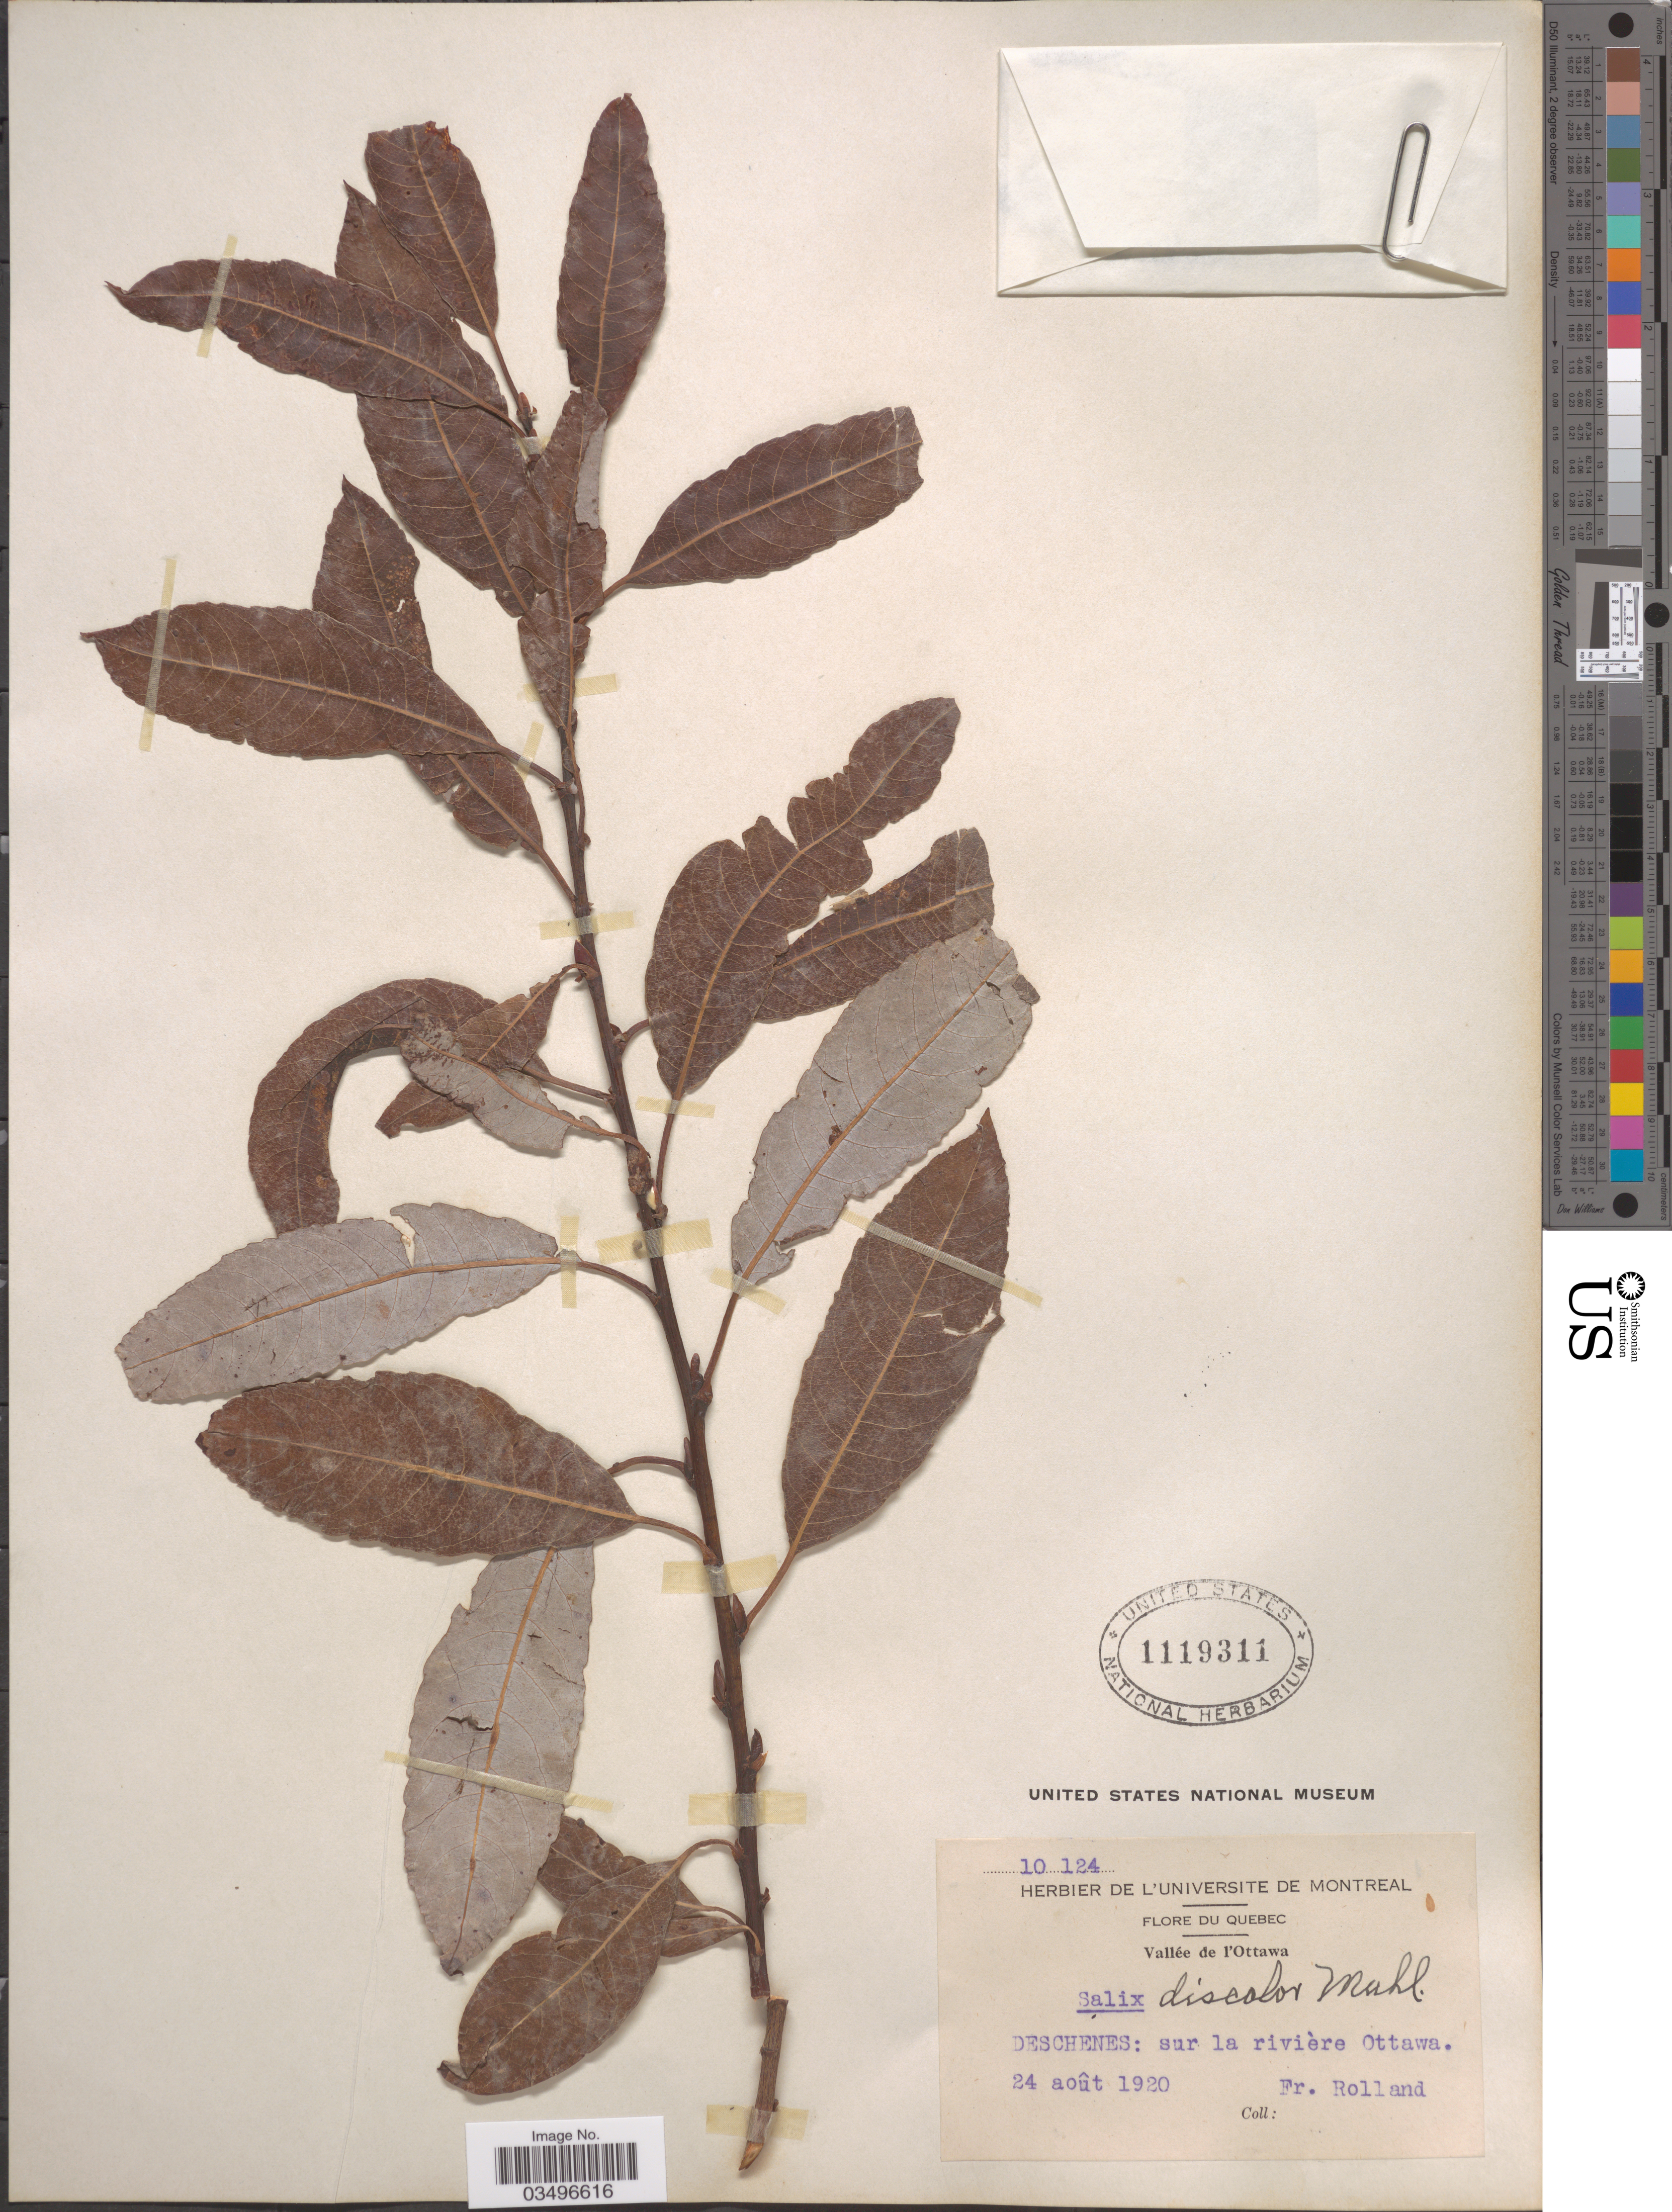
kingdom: Plantae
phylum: Tracheophyta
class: Magnoliopsida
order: Malpighiales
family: Salicaceae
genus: Salix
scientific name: Salix discolor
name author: Muhl.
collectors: F. Rolland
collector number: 10124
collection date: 1920-08-24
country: Canada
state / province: Quebec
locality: Vallée de l'Ottawa. Deschenes: sur la rivière Ottawa.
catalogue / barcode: US 1119311